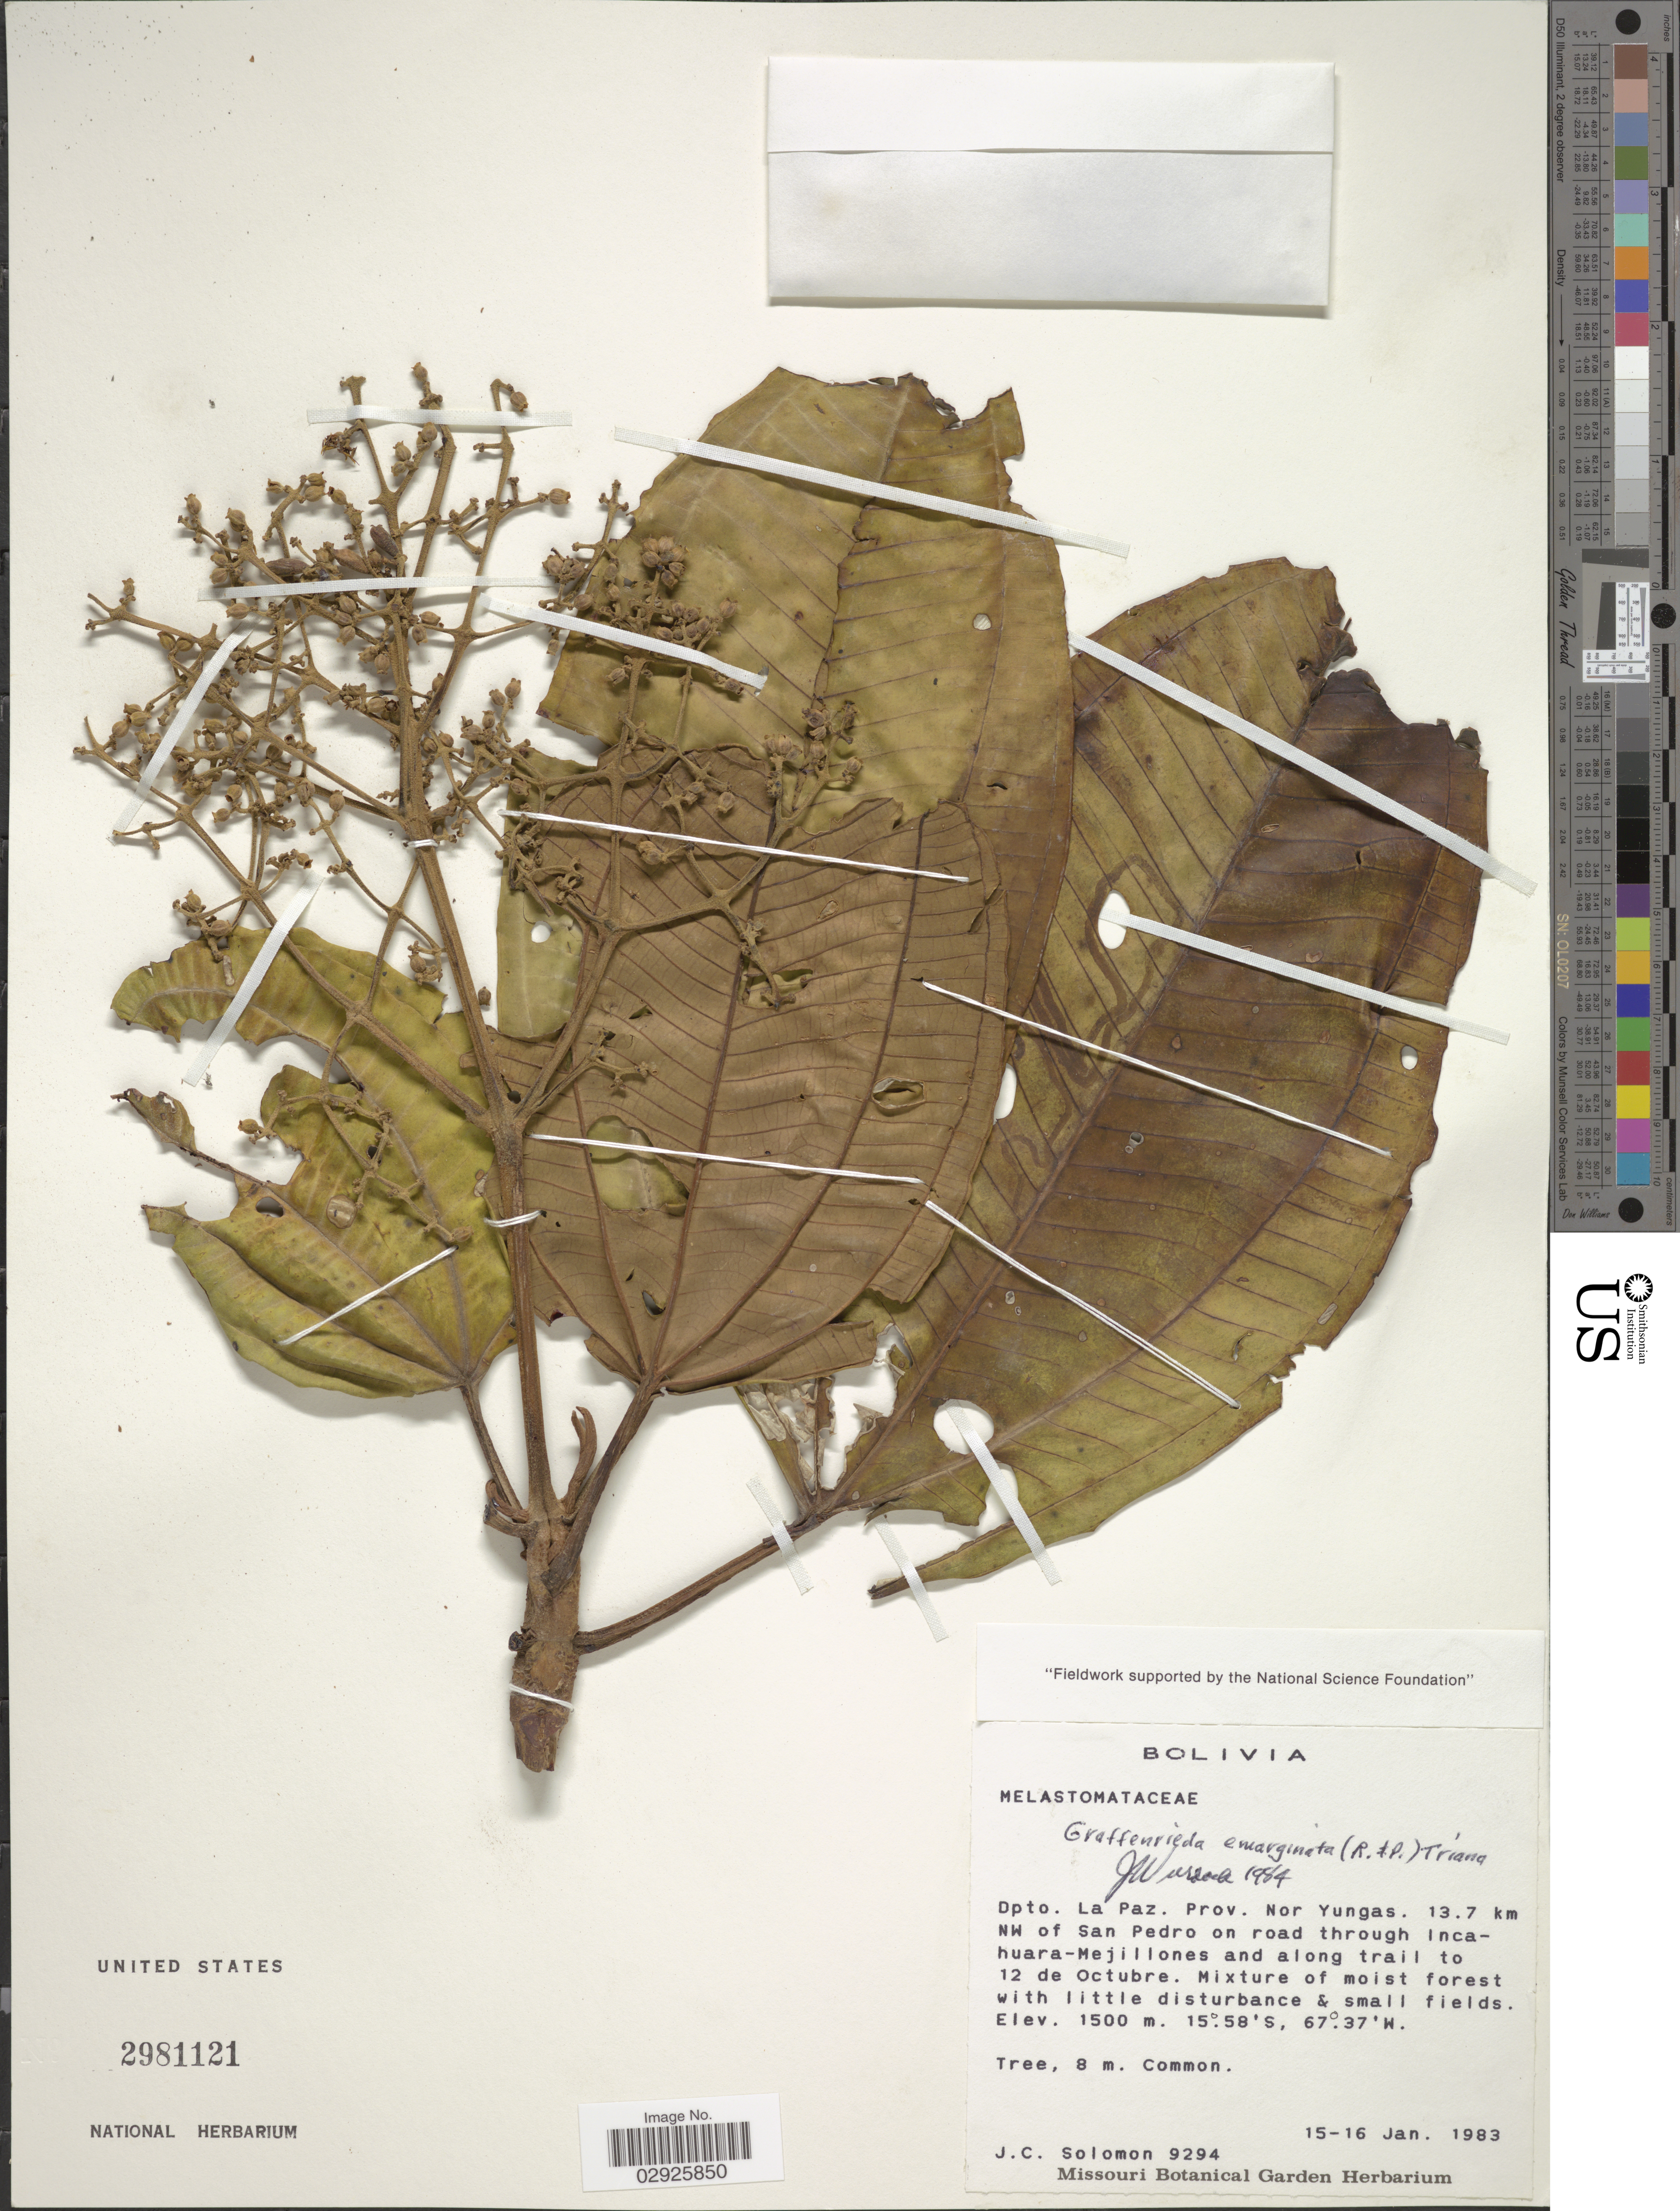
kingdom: Plantae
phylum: Tracheophyta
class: Magnoliopsida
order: Myrtales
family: Melastomataceae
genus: Graffenrieda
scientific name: Graffenrieda emarginata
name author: (Ruiz & Pav.) Triana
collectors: J. C. Solomon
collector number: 9294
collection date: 1983-01-15/1983-01-16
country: Bolivia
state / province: La Paz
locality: Dpto. La Paz. Prov. Nor Yungas. 13.7 km NW of San Pedro on road through Incahuara-Mejillones and along trail to 12 de Octubre.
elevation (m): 1500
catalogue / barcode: US 2981121